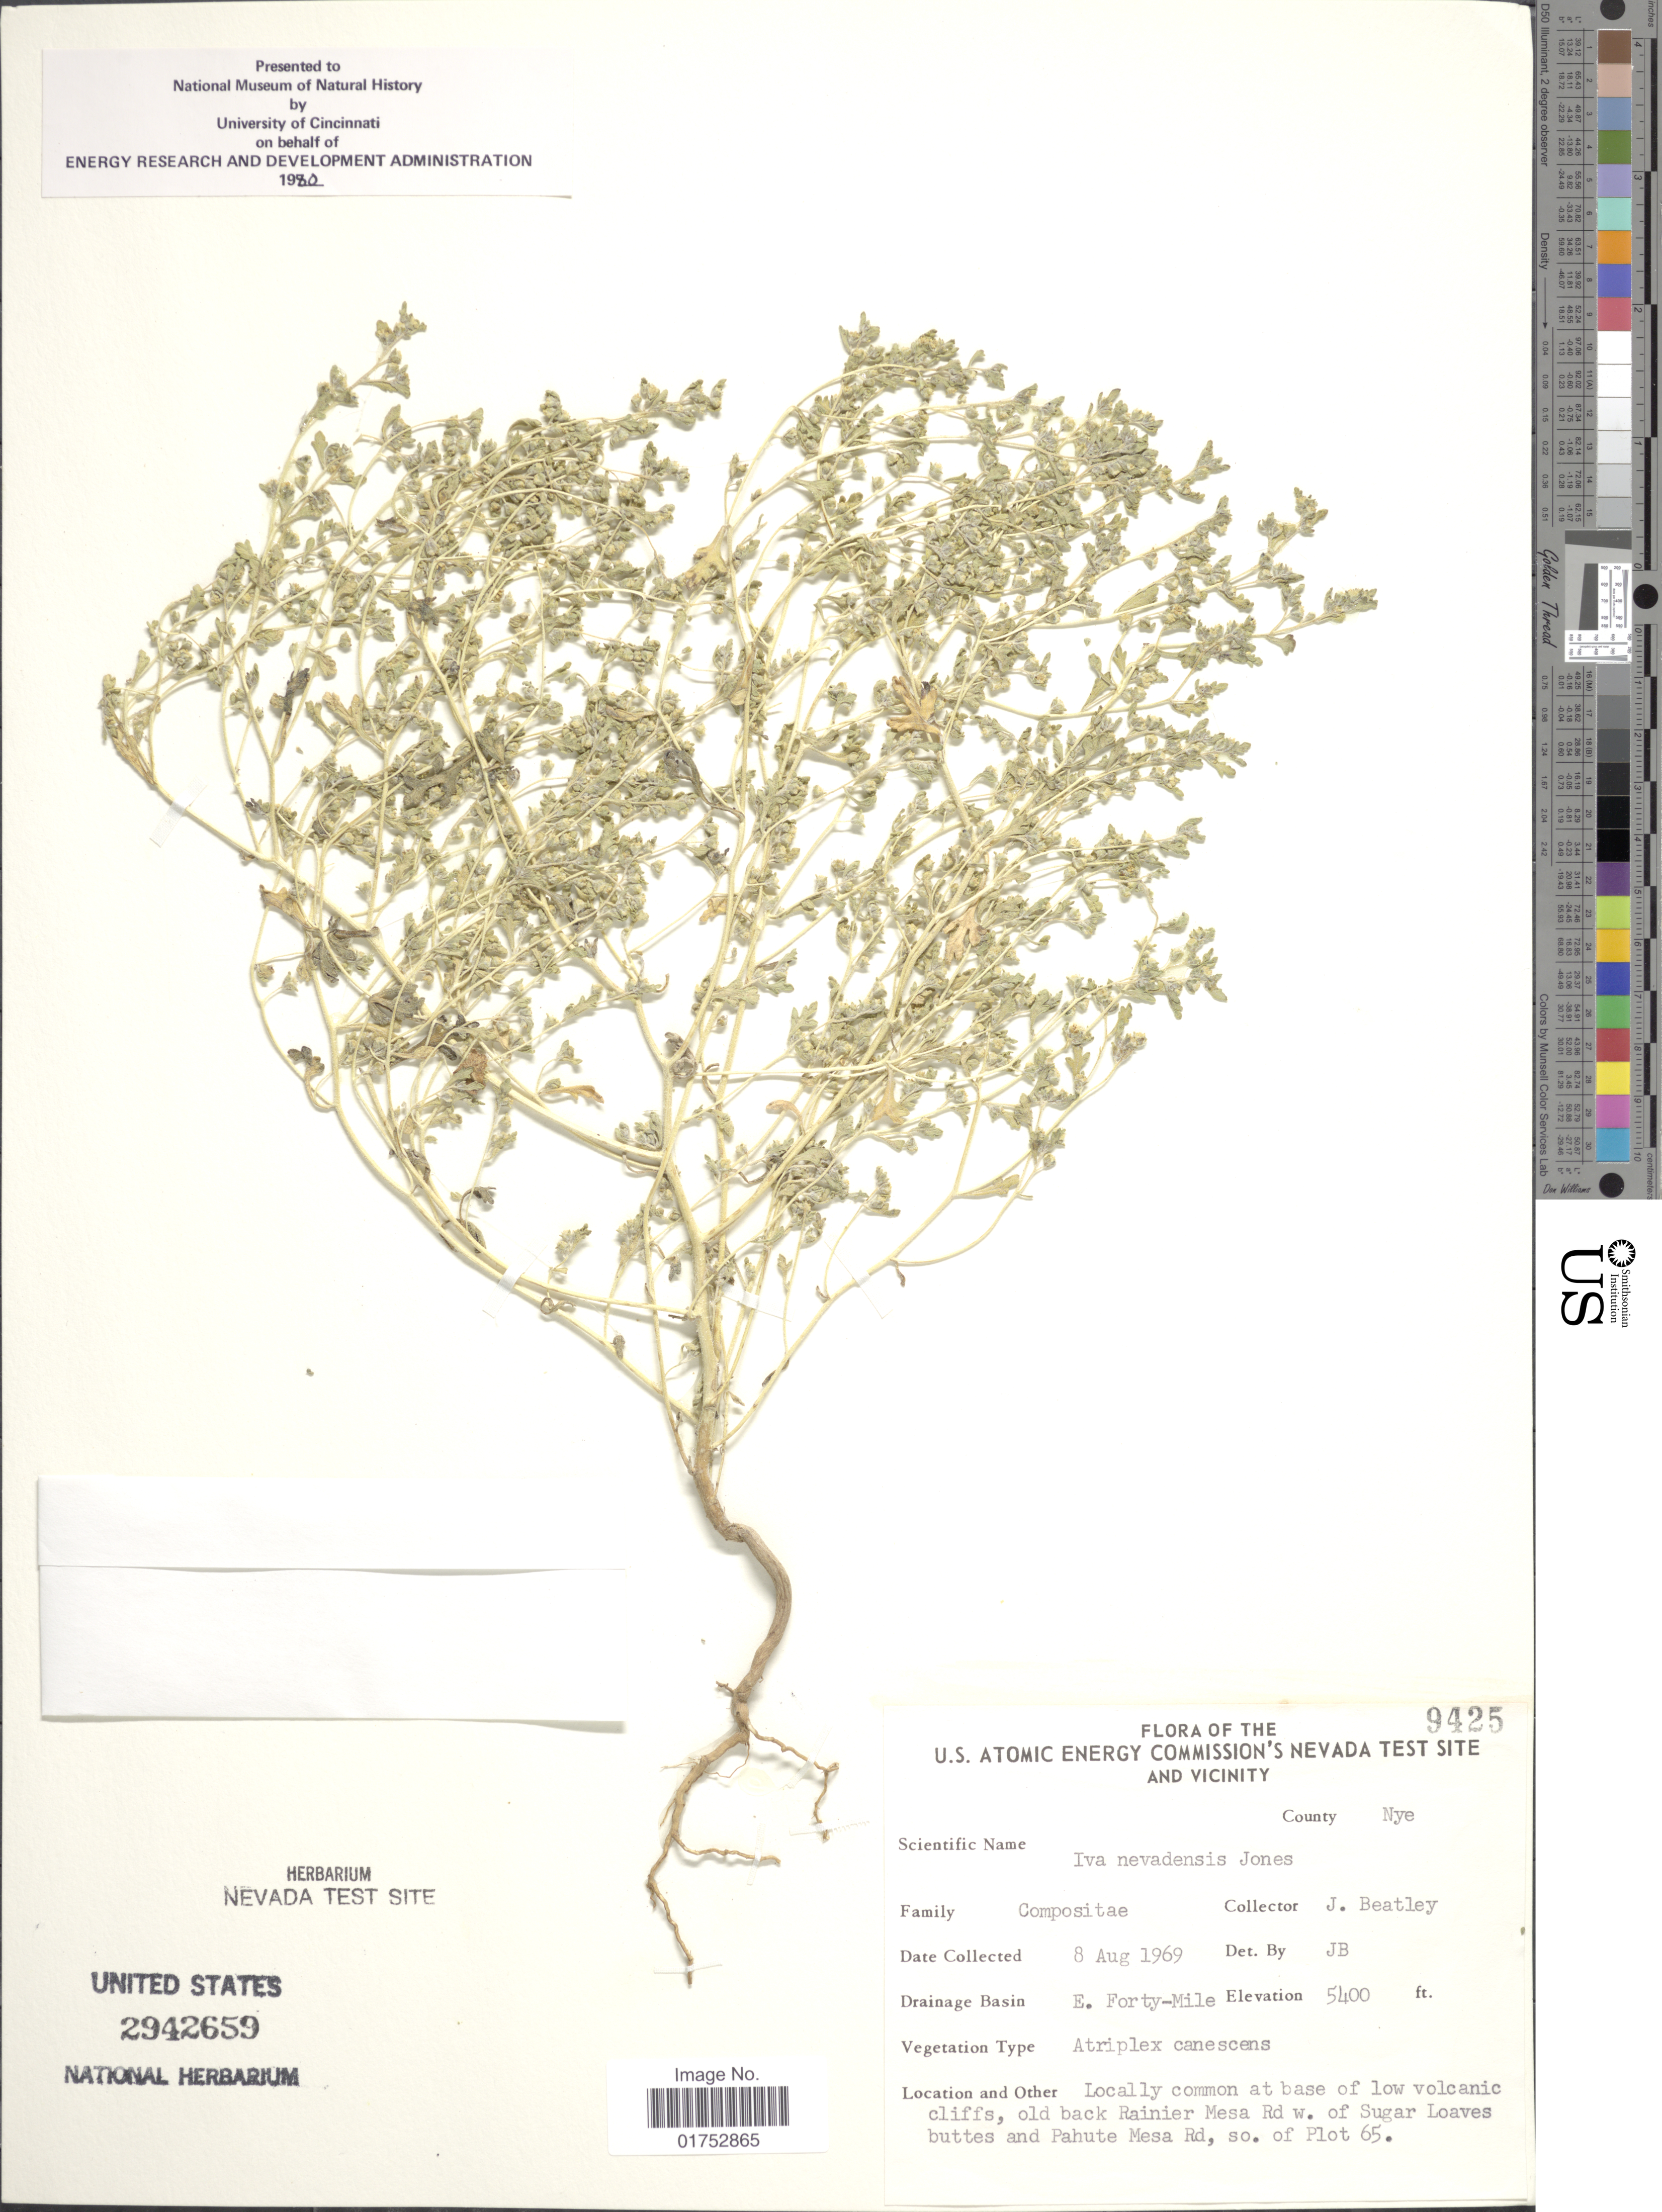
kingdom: Plantae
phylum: Tracheophyta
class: Magnoliopsida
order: Asterales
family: Asteraceae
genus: Iva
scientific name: Iva nevadensis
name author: M.E. Jones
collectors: J. C. Beatley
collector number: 9425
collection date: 1969-08-08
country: United States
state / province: Nevada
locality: U. S. Atomic Energy Commission's Nevada Test Site and Vicinity, County Nye, E. Forty-Mile, old back Rainier Mesa Rd w. of sugar Loaves buttes and Pahute Mesa Rd, so. of Plot 65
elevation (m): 1646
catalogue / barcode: US 2942659